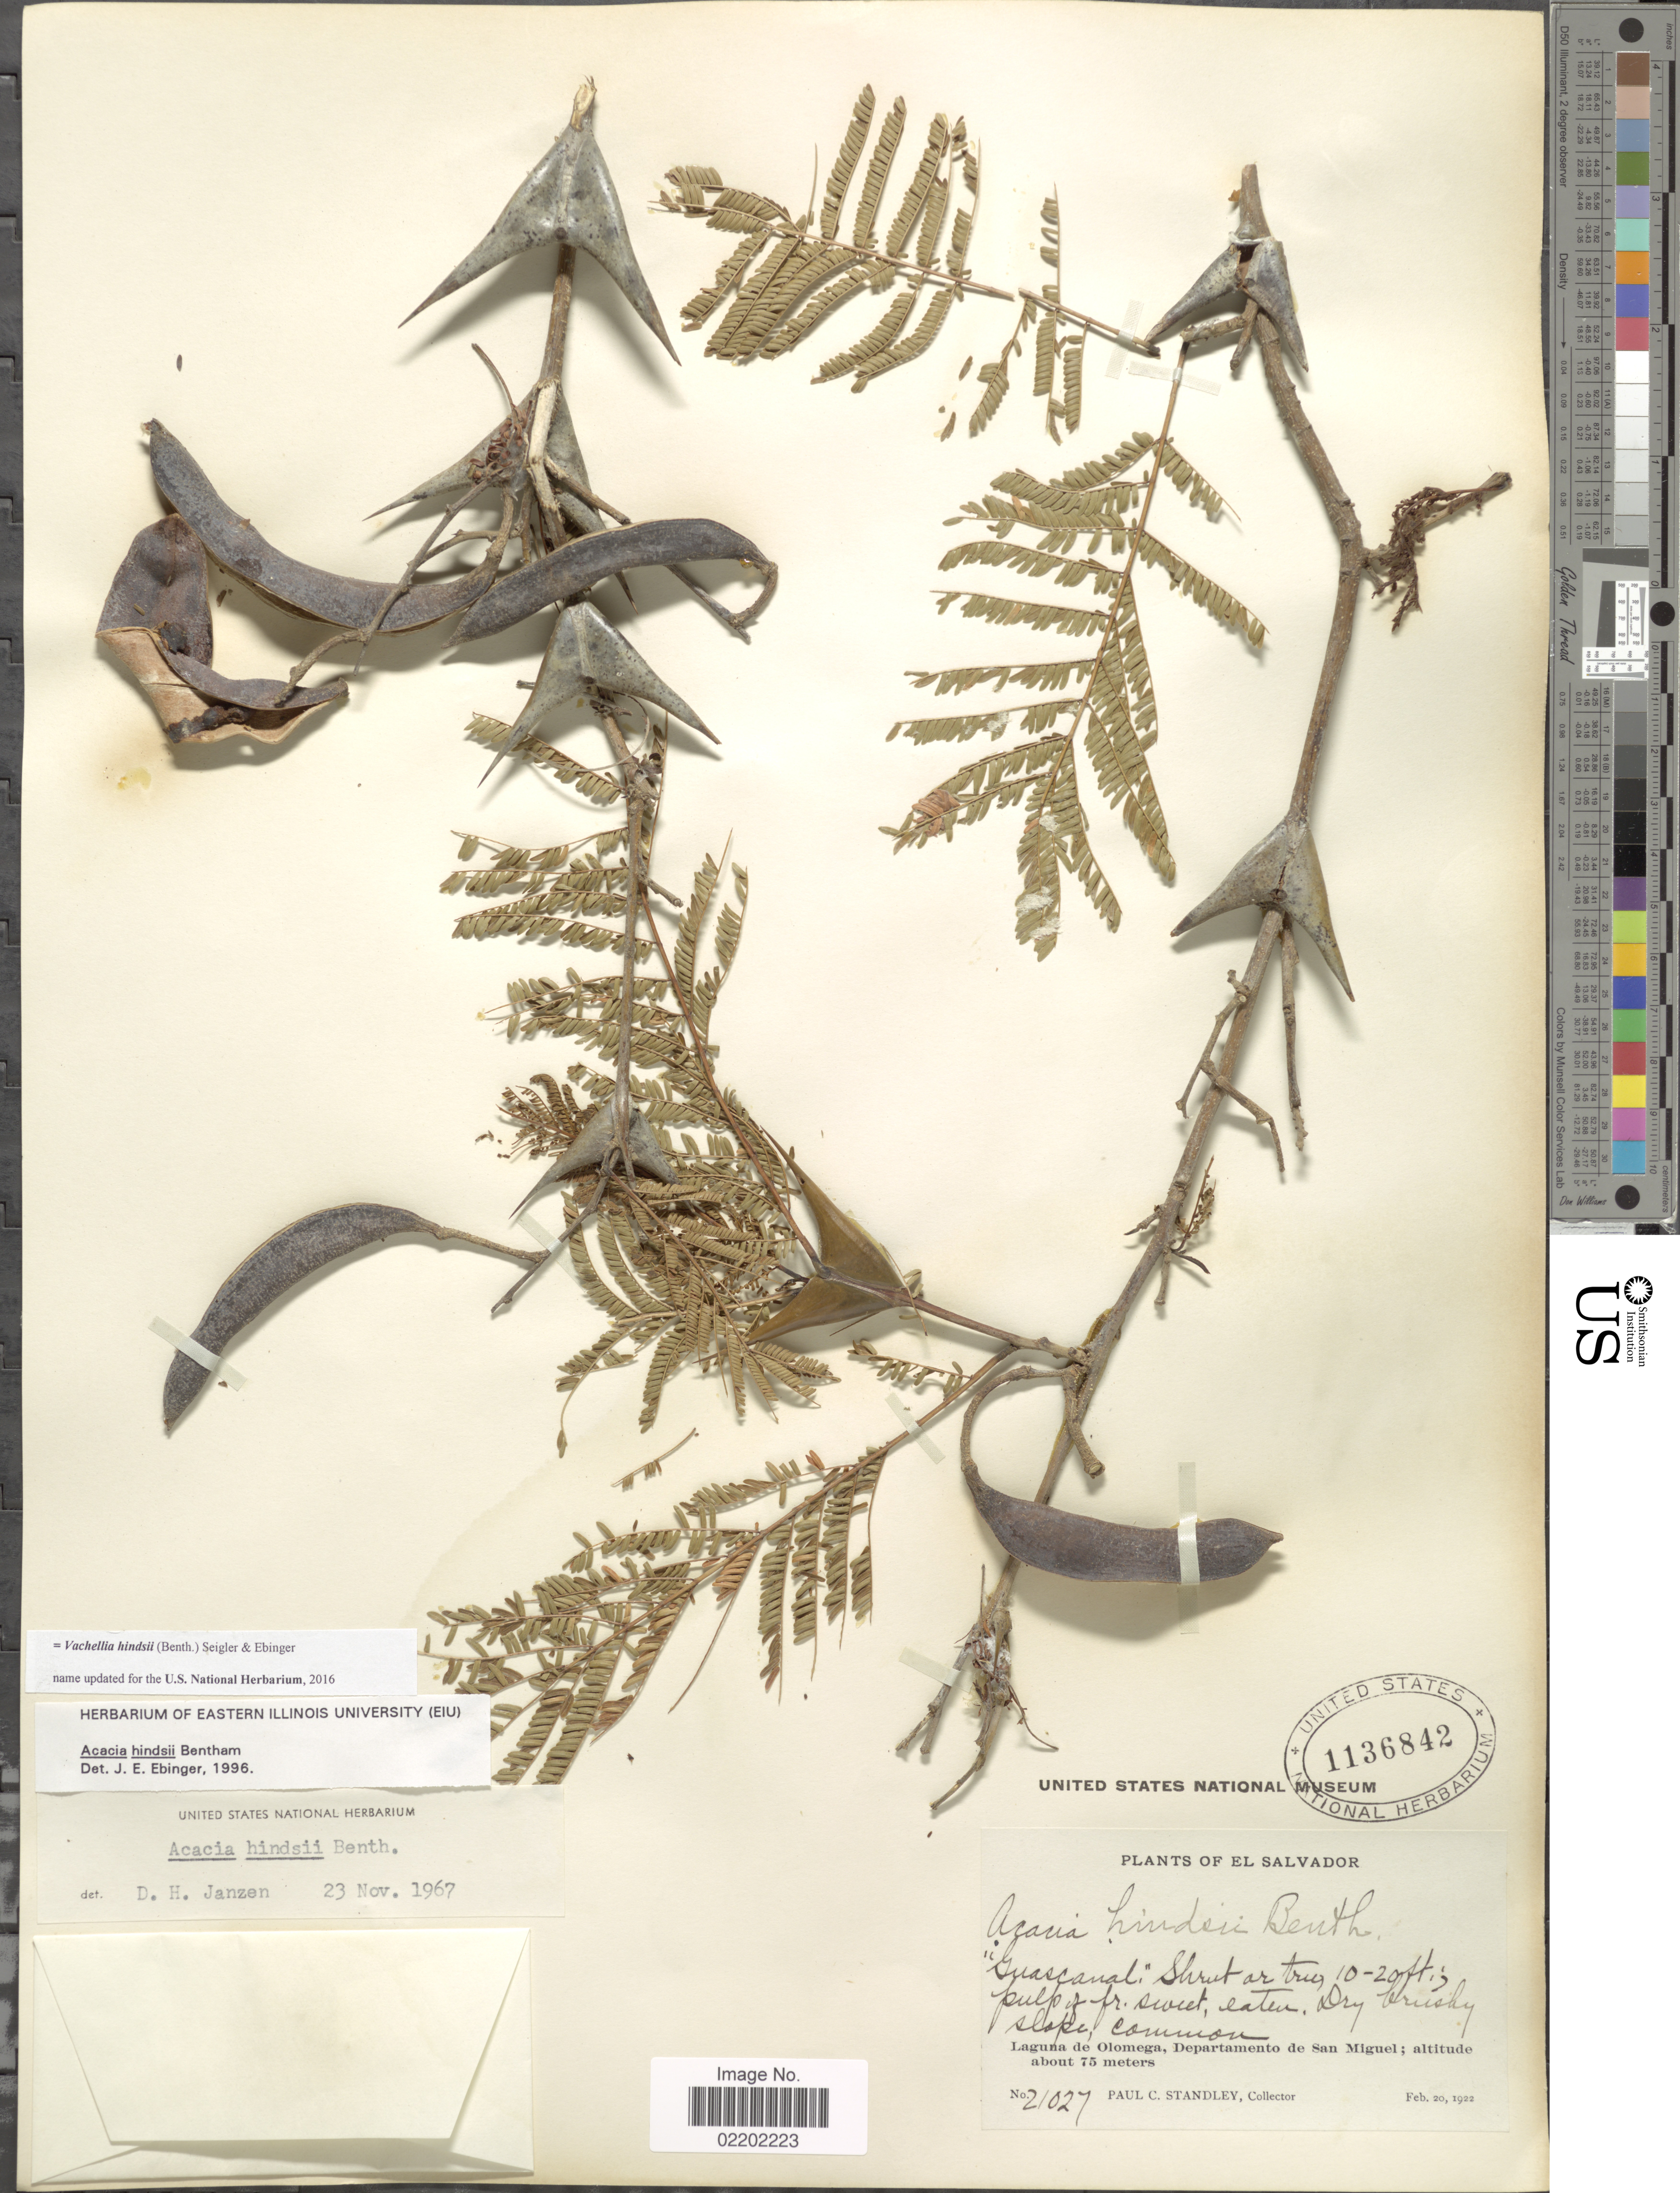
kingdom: Plantae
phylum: Tracheophyta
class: Magnoliopsida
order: Fabales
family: Fabaceae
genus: Vachellia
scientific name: Vachellia hindsii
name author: (Benth.) Seigler & Ebinger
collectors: P. C. Standley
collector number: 21027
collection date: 1922-02-20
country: El Salvador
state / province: San Miguel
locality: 'Guascanal', dry brushy slope, common, Laguna de Olomega, Departamento de San Miguel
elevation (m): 75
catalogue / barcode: US 1136842